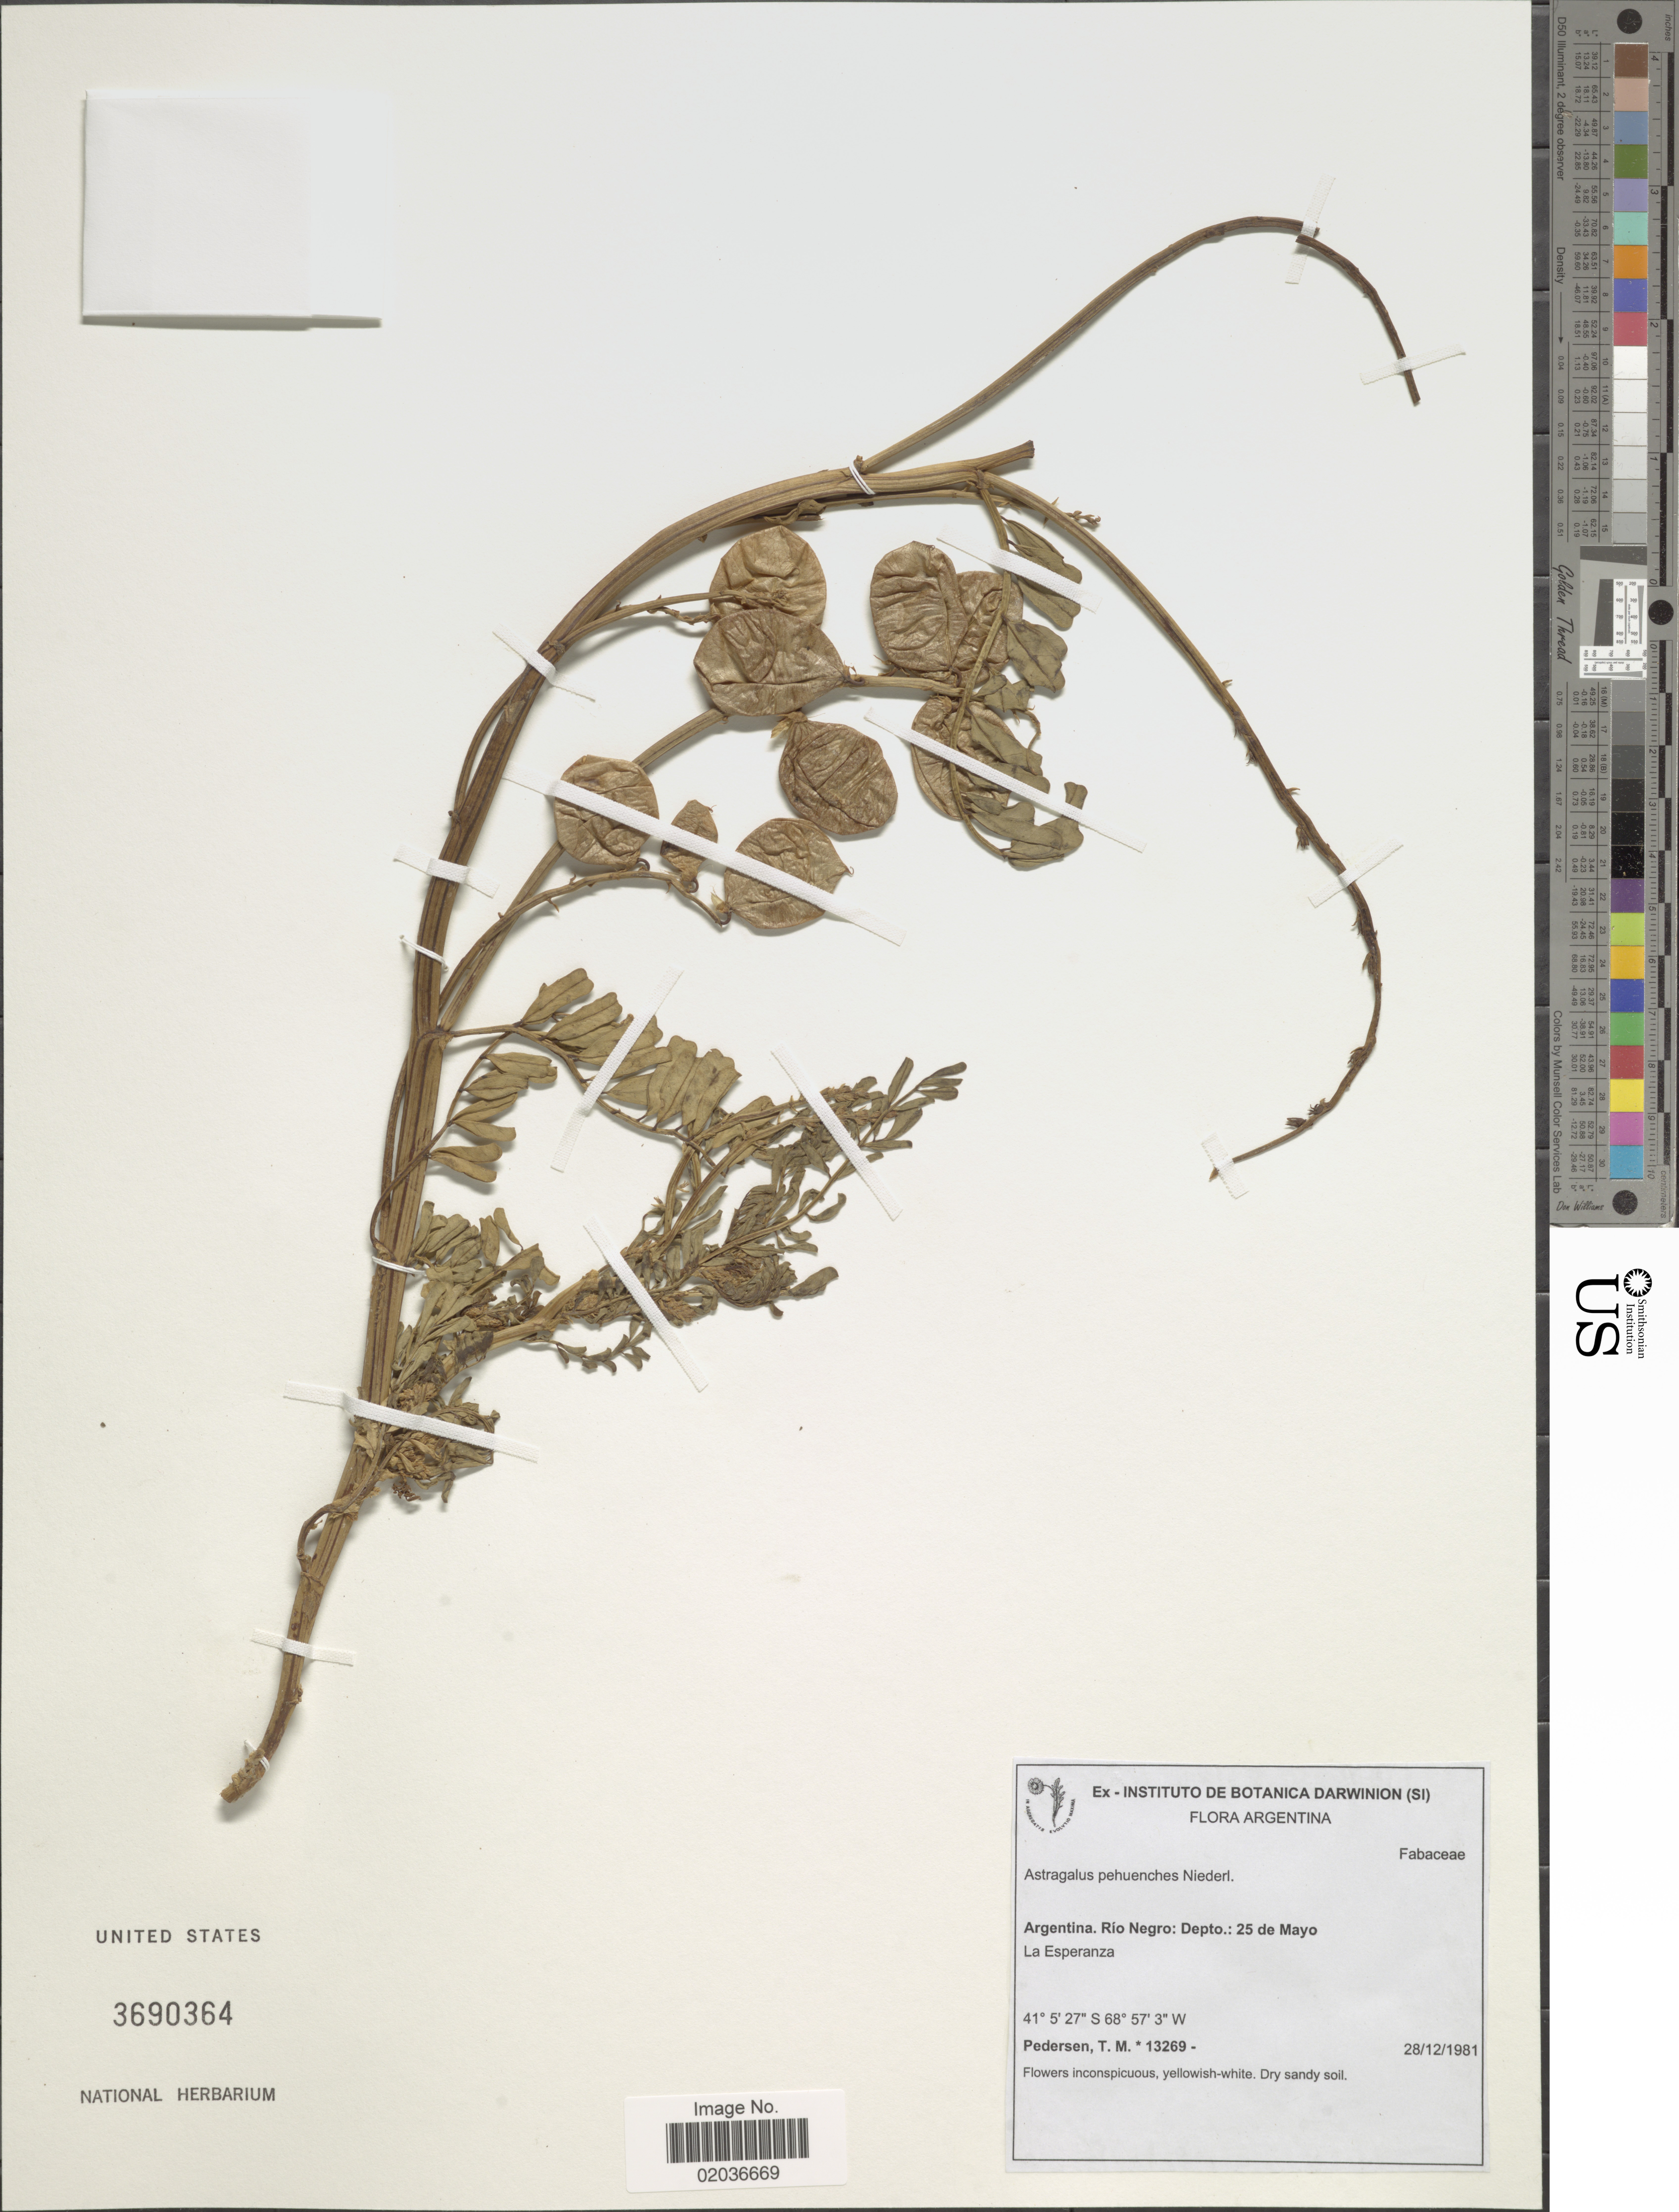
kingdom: Plantae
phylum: Tracheophyta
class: Magnoliopsida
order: Fabales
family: Fabaceae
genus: Astragalus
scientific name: Astragalus pehuenches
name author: Niederl.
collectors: T. M. Pedersen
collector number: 13269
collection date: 1981-12-28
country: Argentina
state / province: Rio Negro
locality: Depto.: 25 de Mayo. La Esperanza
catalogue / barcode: US 3690364